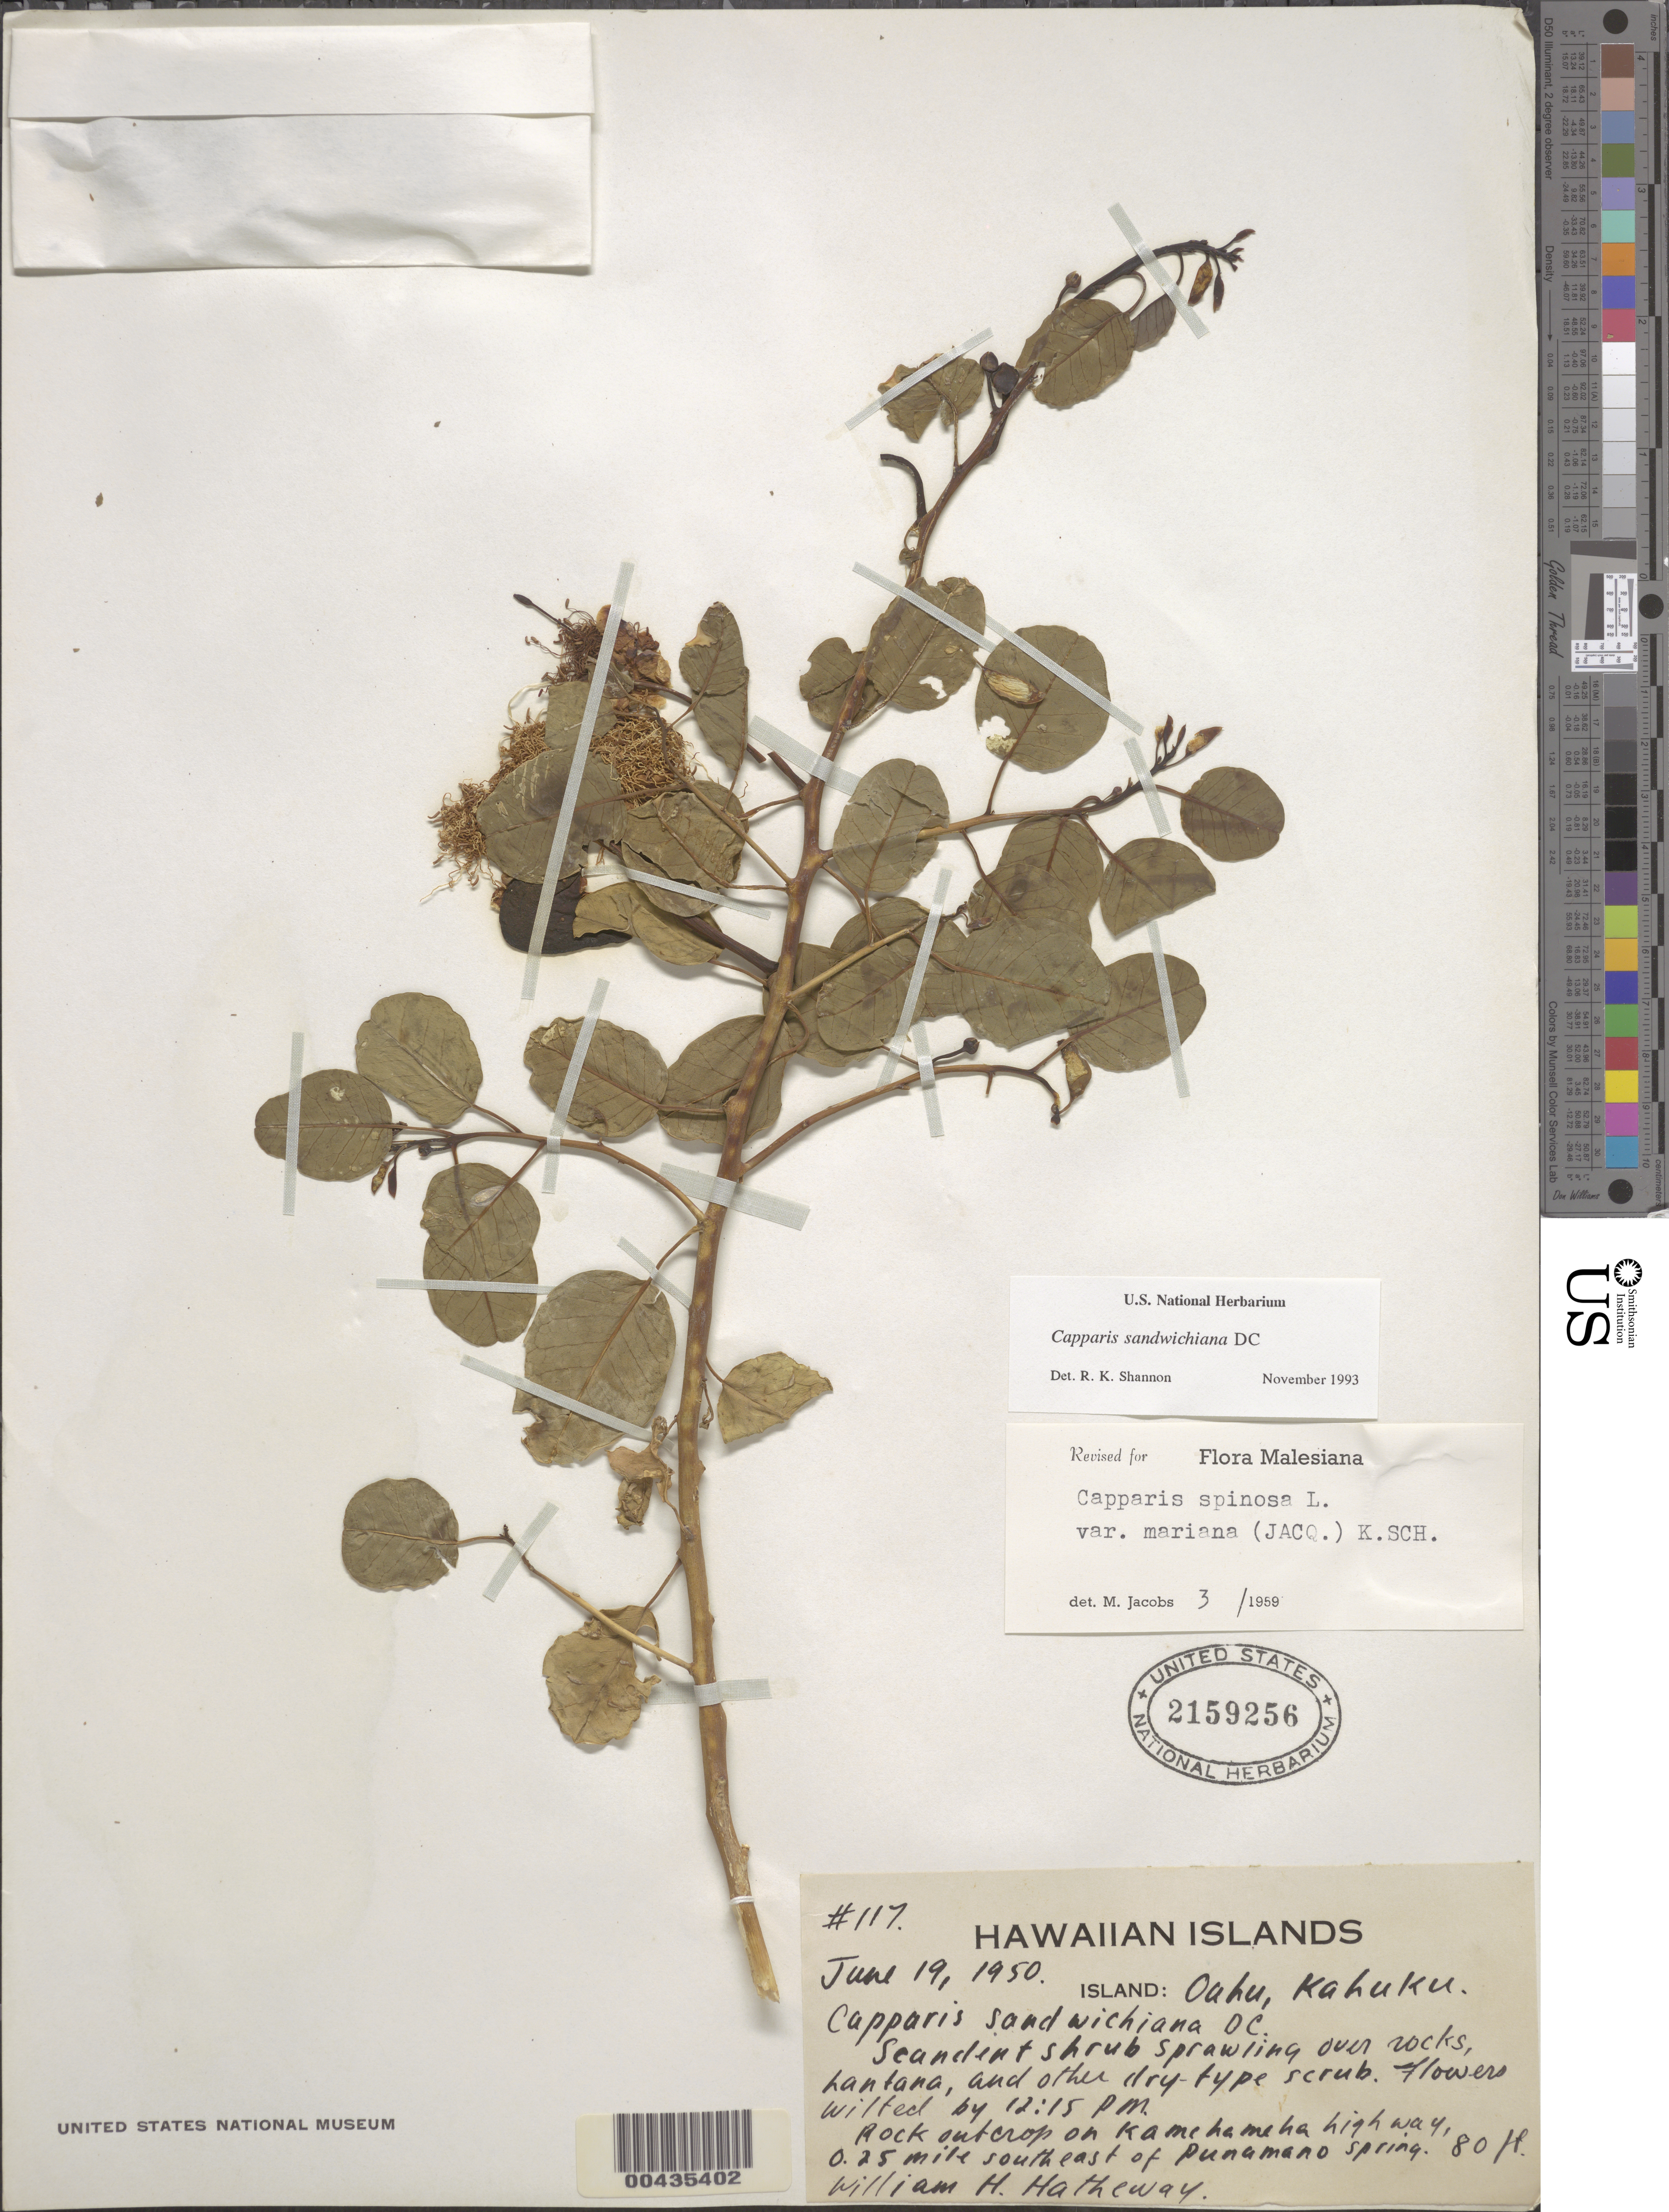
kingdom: Plantae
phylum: Tracheophyta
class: Magnoliopsida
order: Brassicales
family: Capparaceae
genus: Capparis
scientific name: Capparis sandwichiana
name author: DC.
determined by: Shannon, R. K., (UNITED STATES)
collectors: W. H. Hatheway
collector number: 117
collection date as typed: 19 Jun 1950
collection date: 1950-06-19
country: United States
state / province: Hawaii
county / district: Honolulu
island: Oahu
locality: Kahuku, rock outcrop on Kamehameha highway, 0.25 mi SE of Punamano Spring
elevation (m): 24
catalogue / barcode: US 2159256